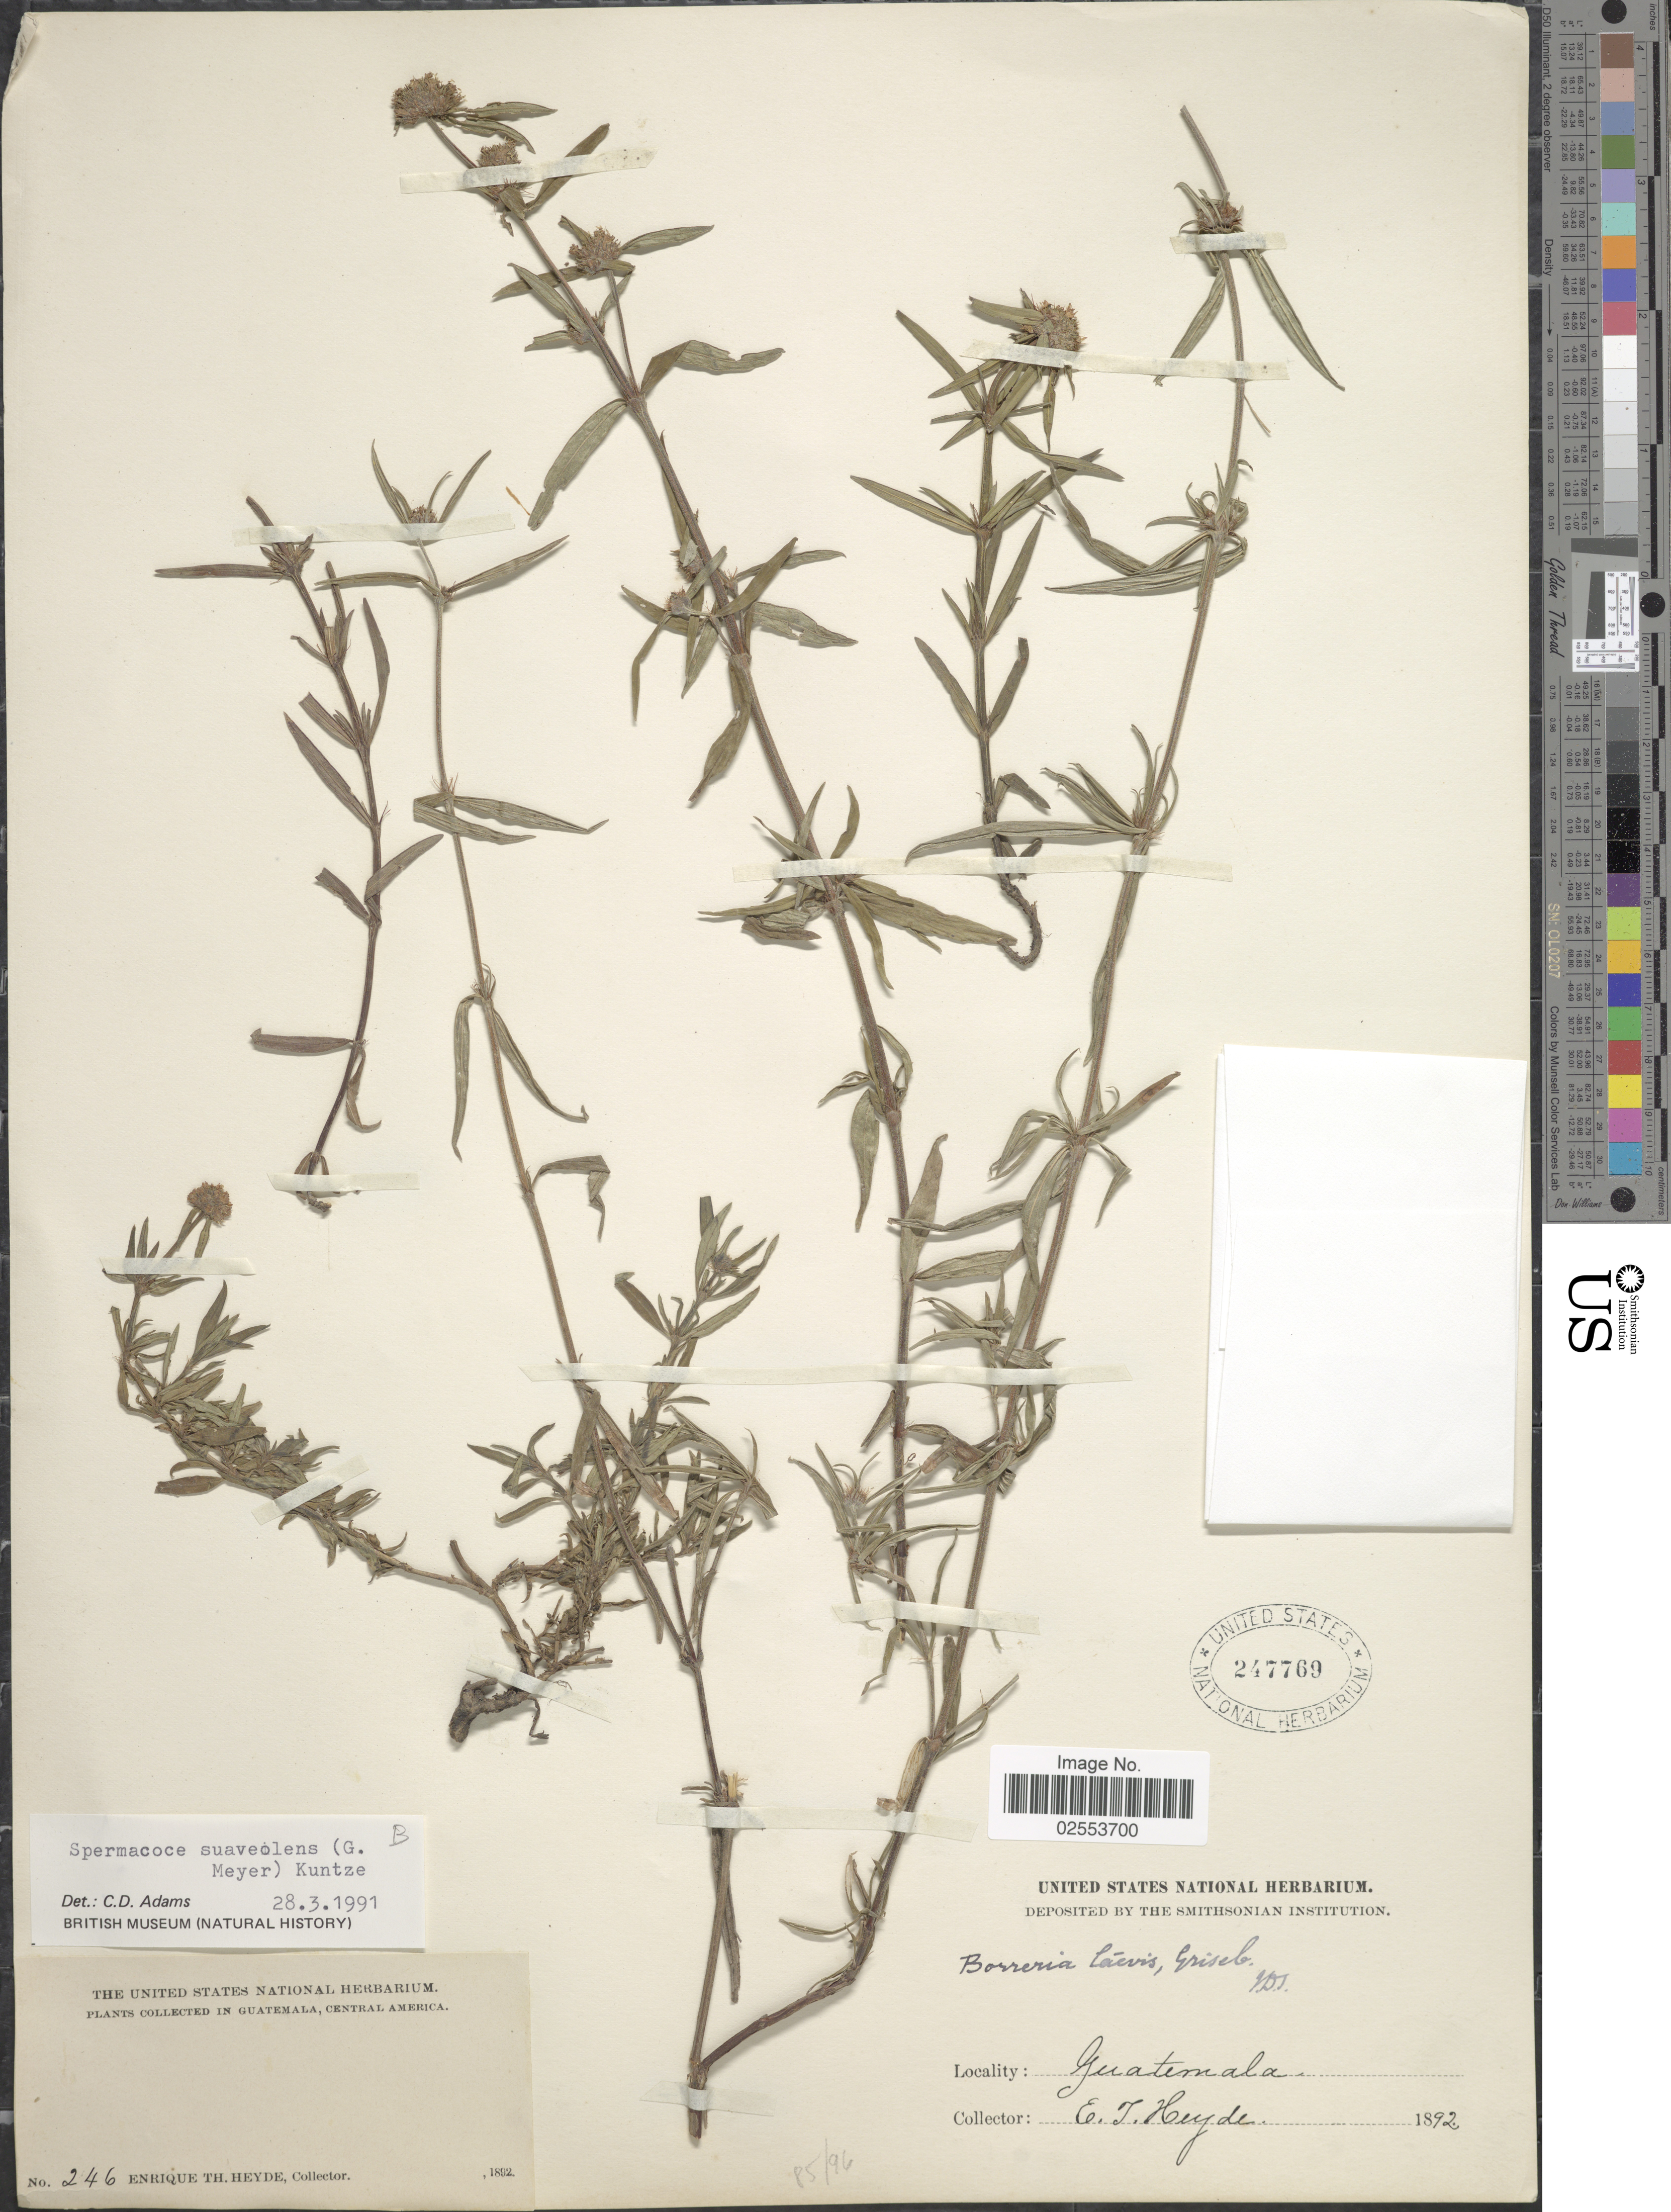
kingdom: Plantae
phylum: Tracheophyta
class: Magnoliopsida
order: Gentianales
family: Rubiaceae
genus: Spermacoce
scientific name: Spermacoce suaveolens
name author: (G. Mey.) Kuntze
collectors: E. T. Heyde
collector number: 246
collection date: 1892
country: Guatemala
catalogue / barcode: US 247769